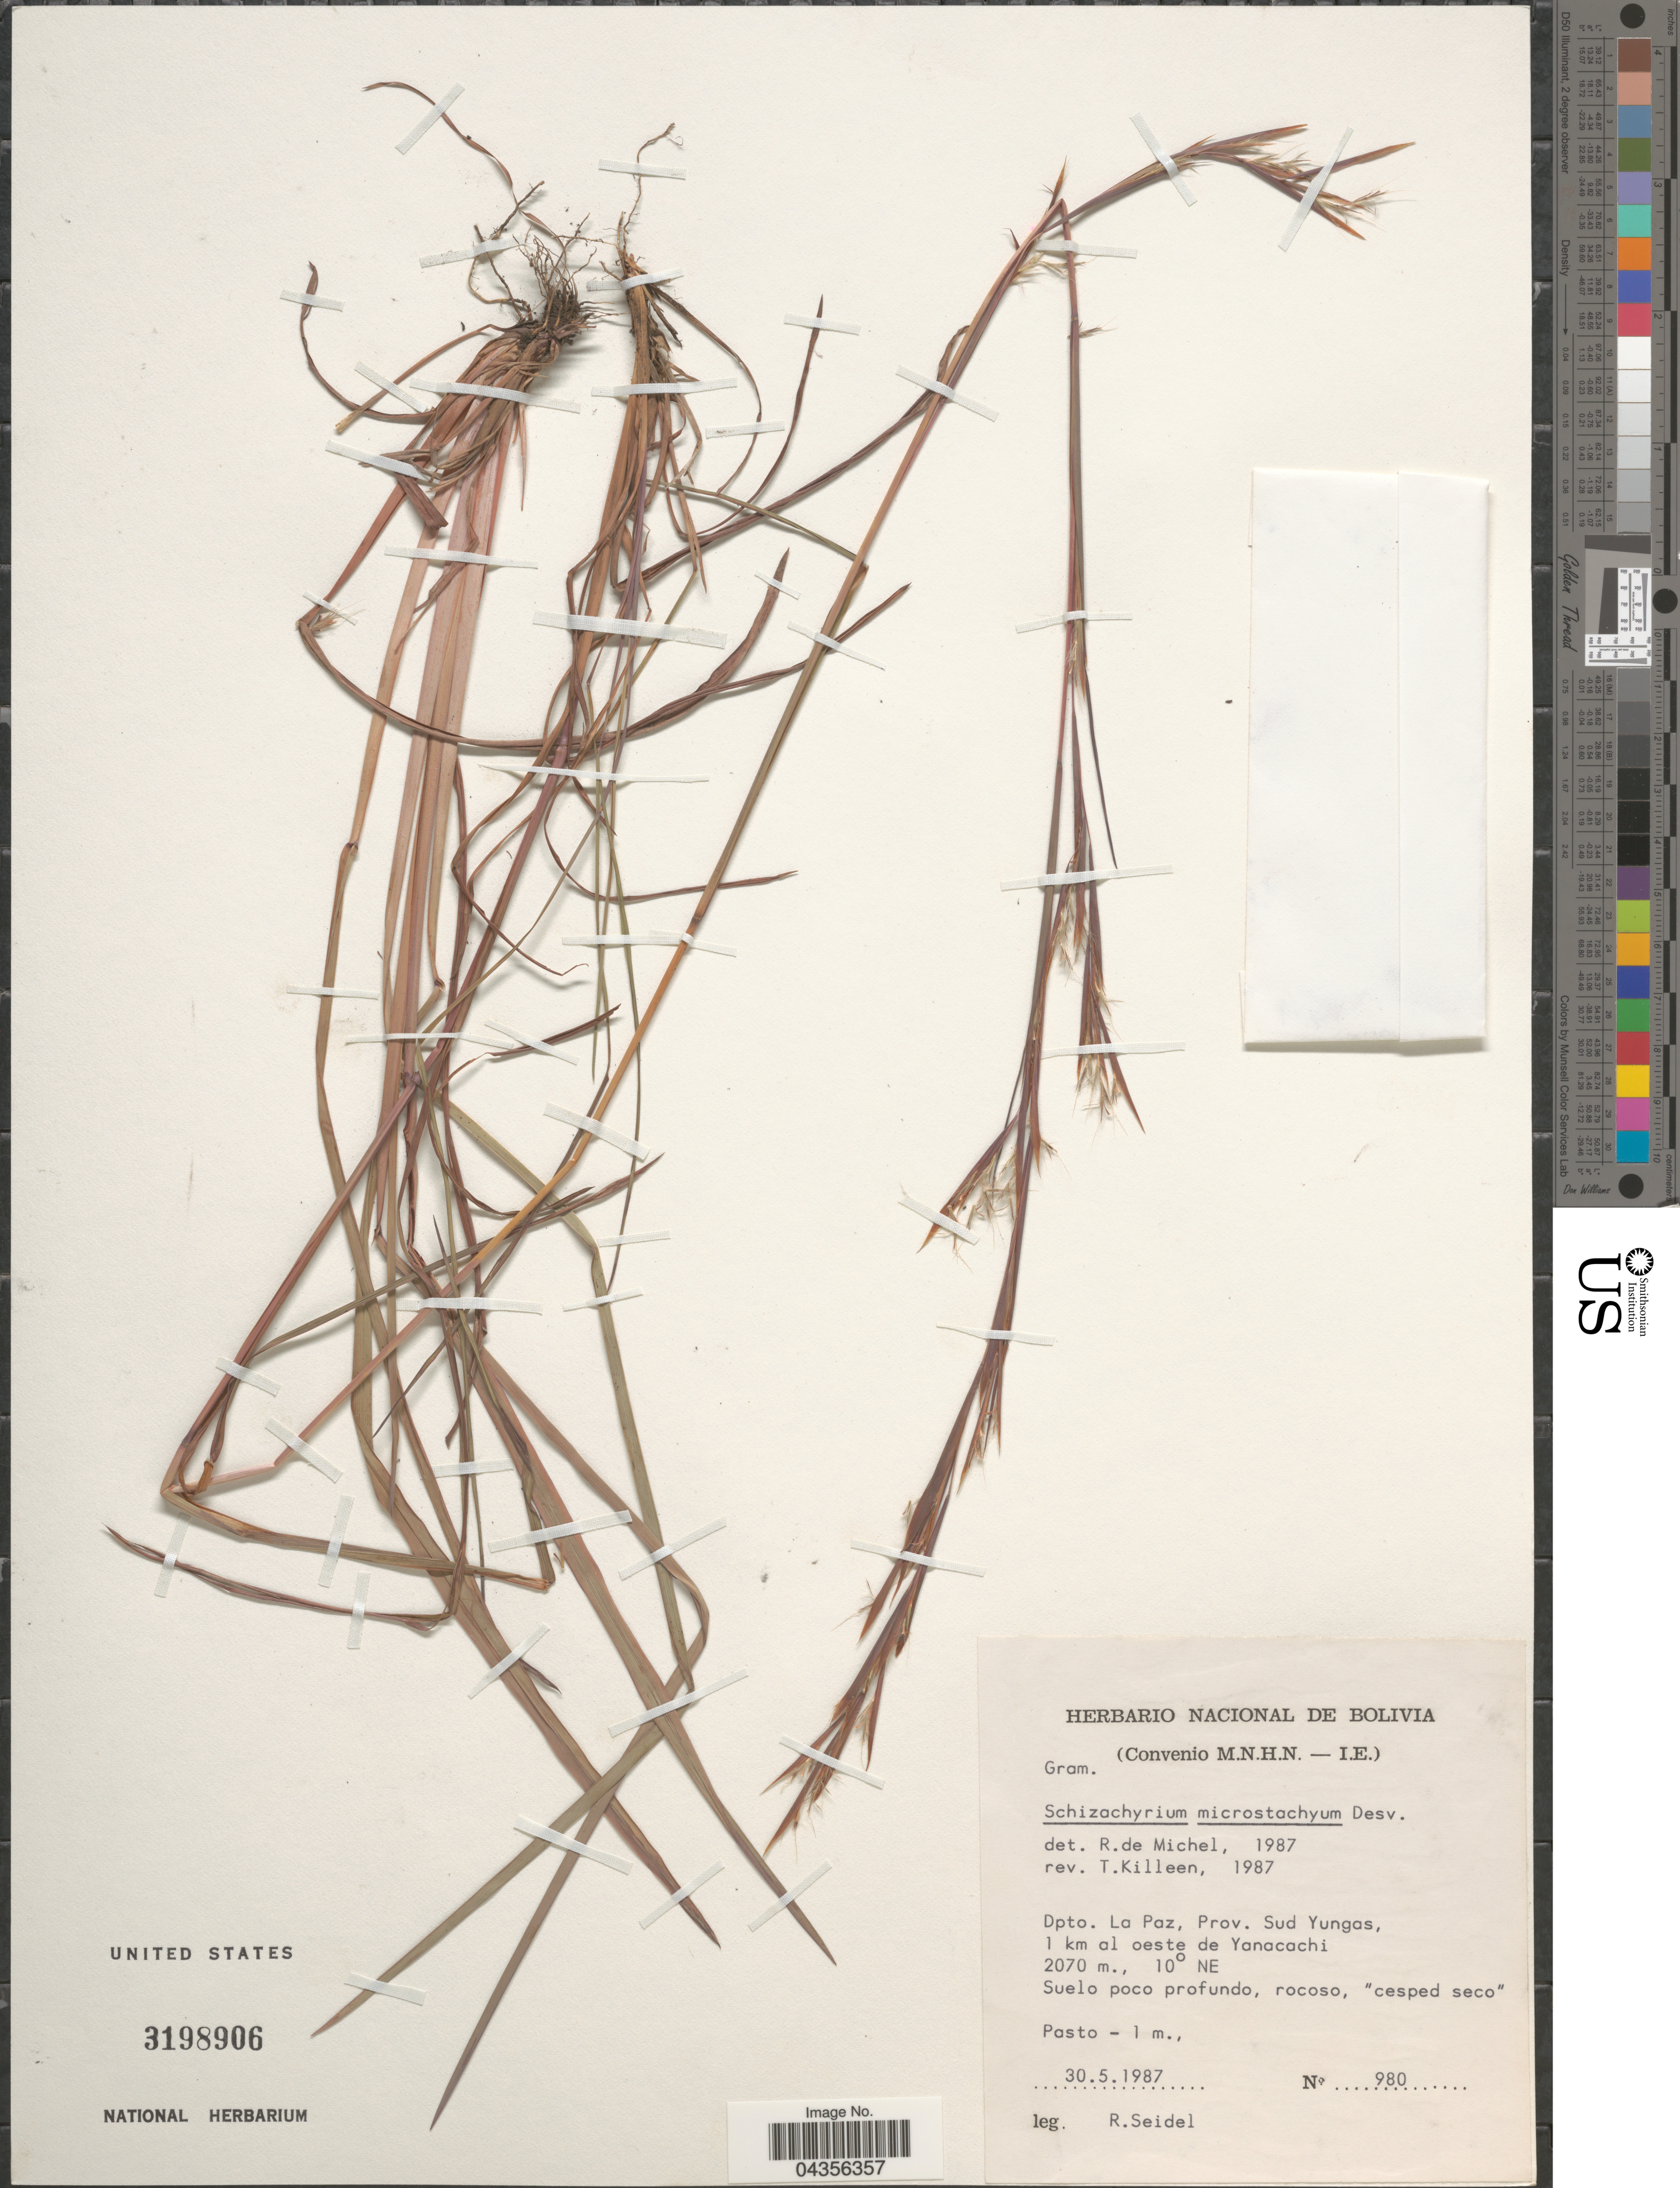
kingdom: Plantae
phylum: Tracheophyta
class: Liliopsida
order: Poales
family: Poaceae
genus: Schizachyrium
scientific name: Schizachyrium microstachyum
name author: (Desv. ex Ham.) Roseng. et al.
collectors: R. Seidel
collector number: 980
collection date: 1987-05-30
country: Bolivia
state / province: La Paz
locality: Dpto. La Paz, Prov. Sud Yungas, 1 km al oeste de Yanacachi. 10° NE.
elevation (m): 2070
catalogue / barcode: US 3198906